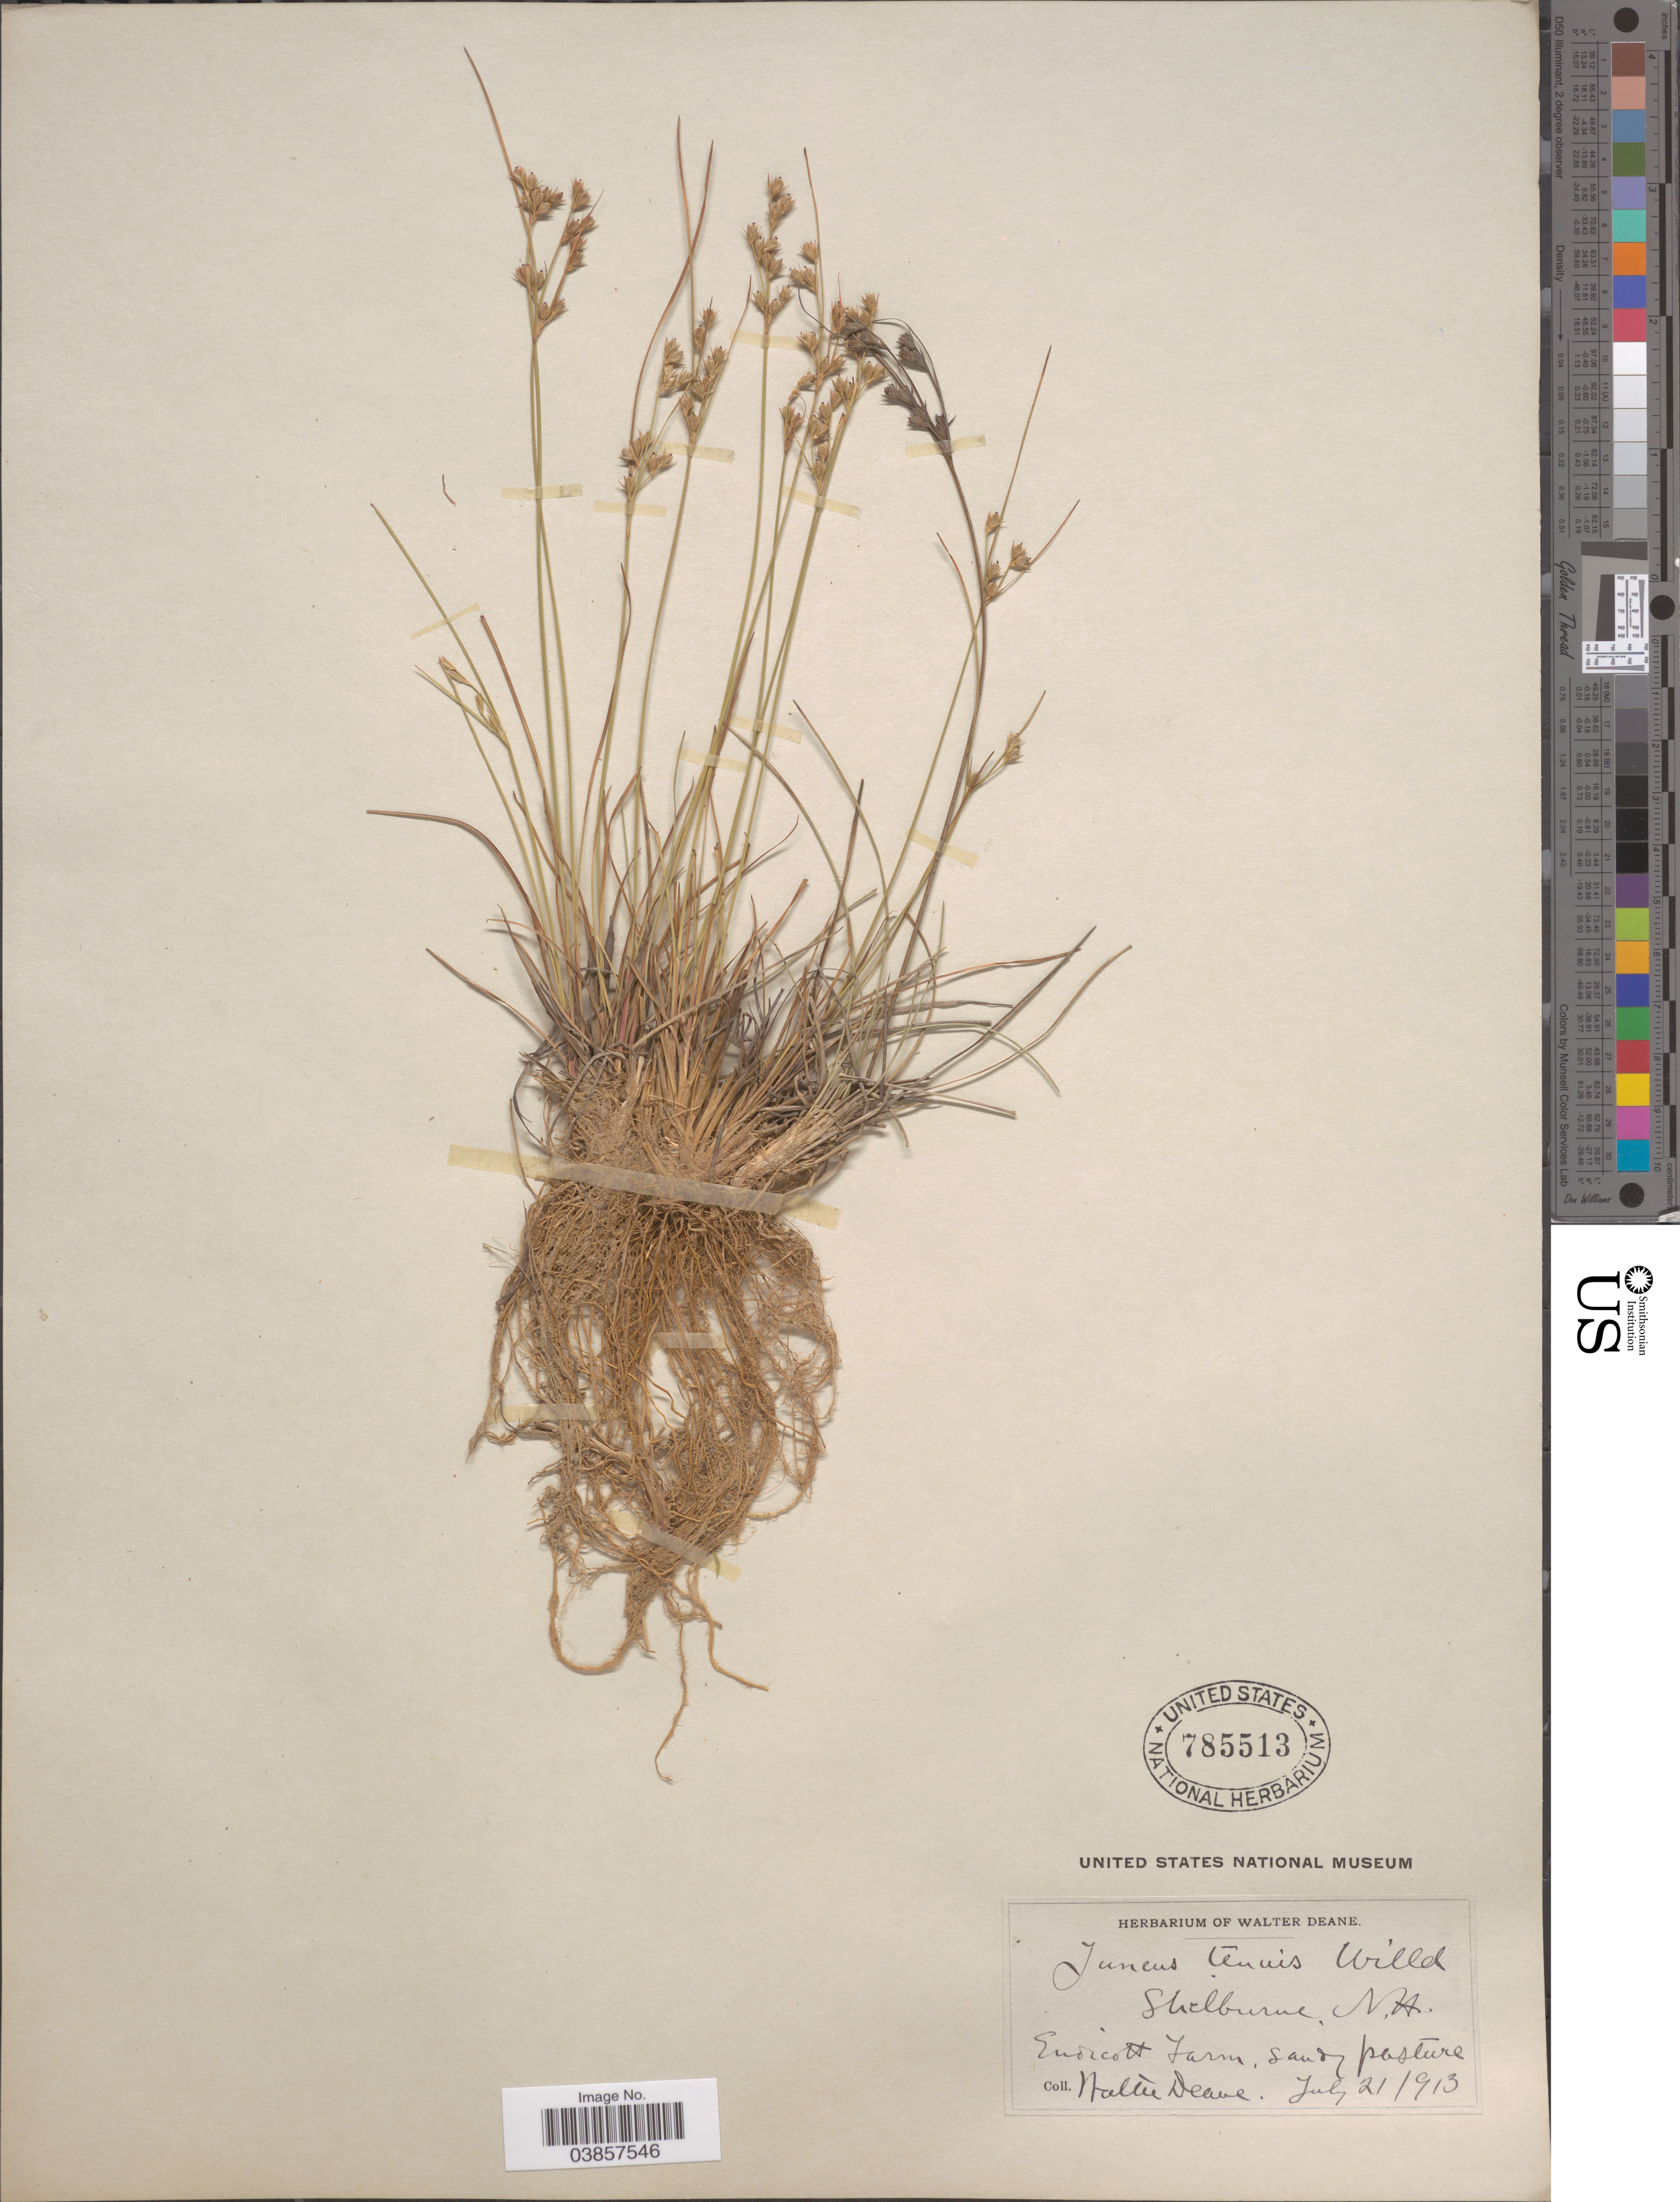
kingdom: Plantae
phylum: Tracheophyta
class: Liliopsida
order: Poales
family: Juncaceae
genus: Juncus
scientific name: Juncus tenuis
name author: Willd.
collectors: W. Deane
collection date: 1913-07-21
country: United States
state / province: New Hampshire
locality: Shelburne. Endicott Farm.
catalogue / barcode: US 785513